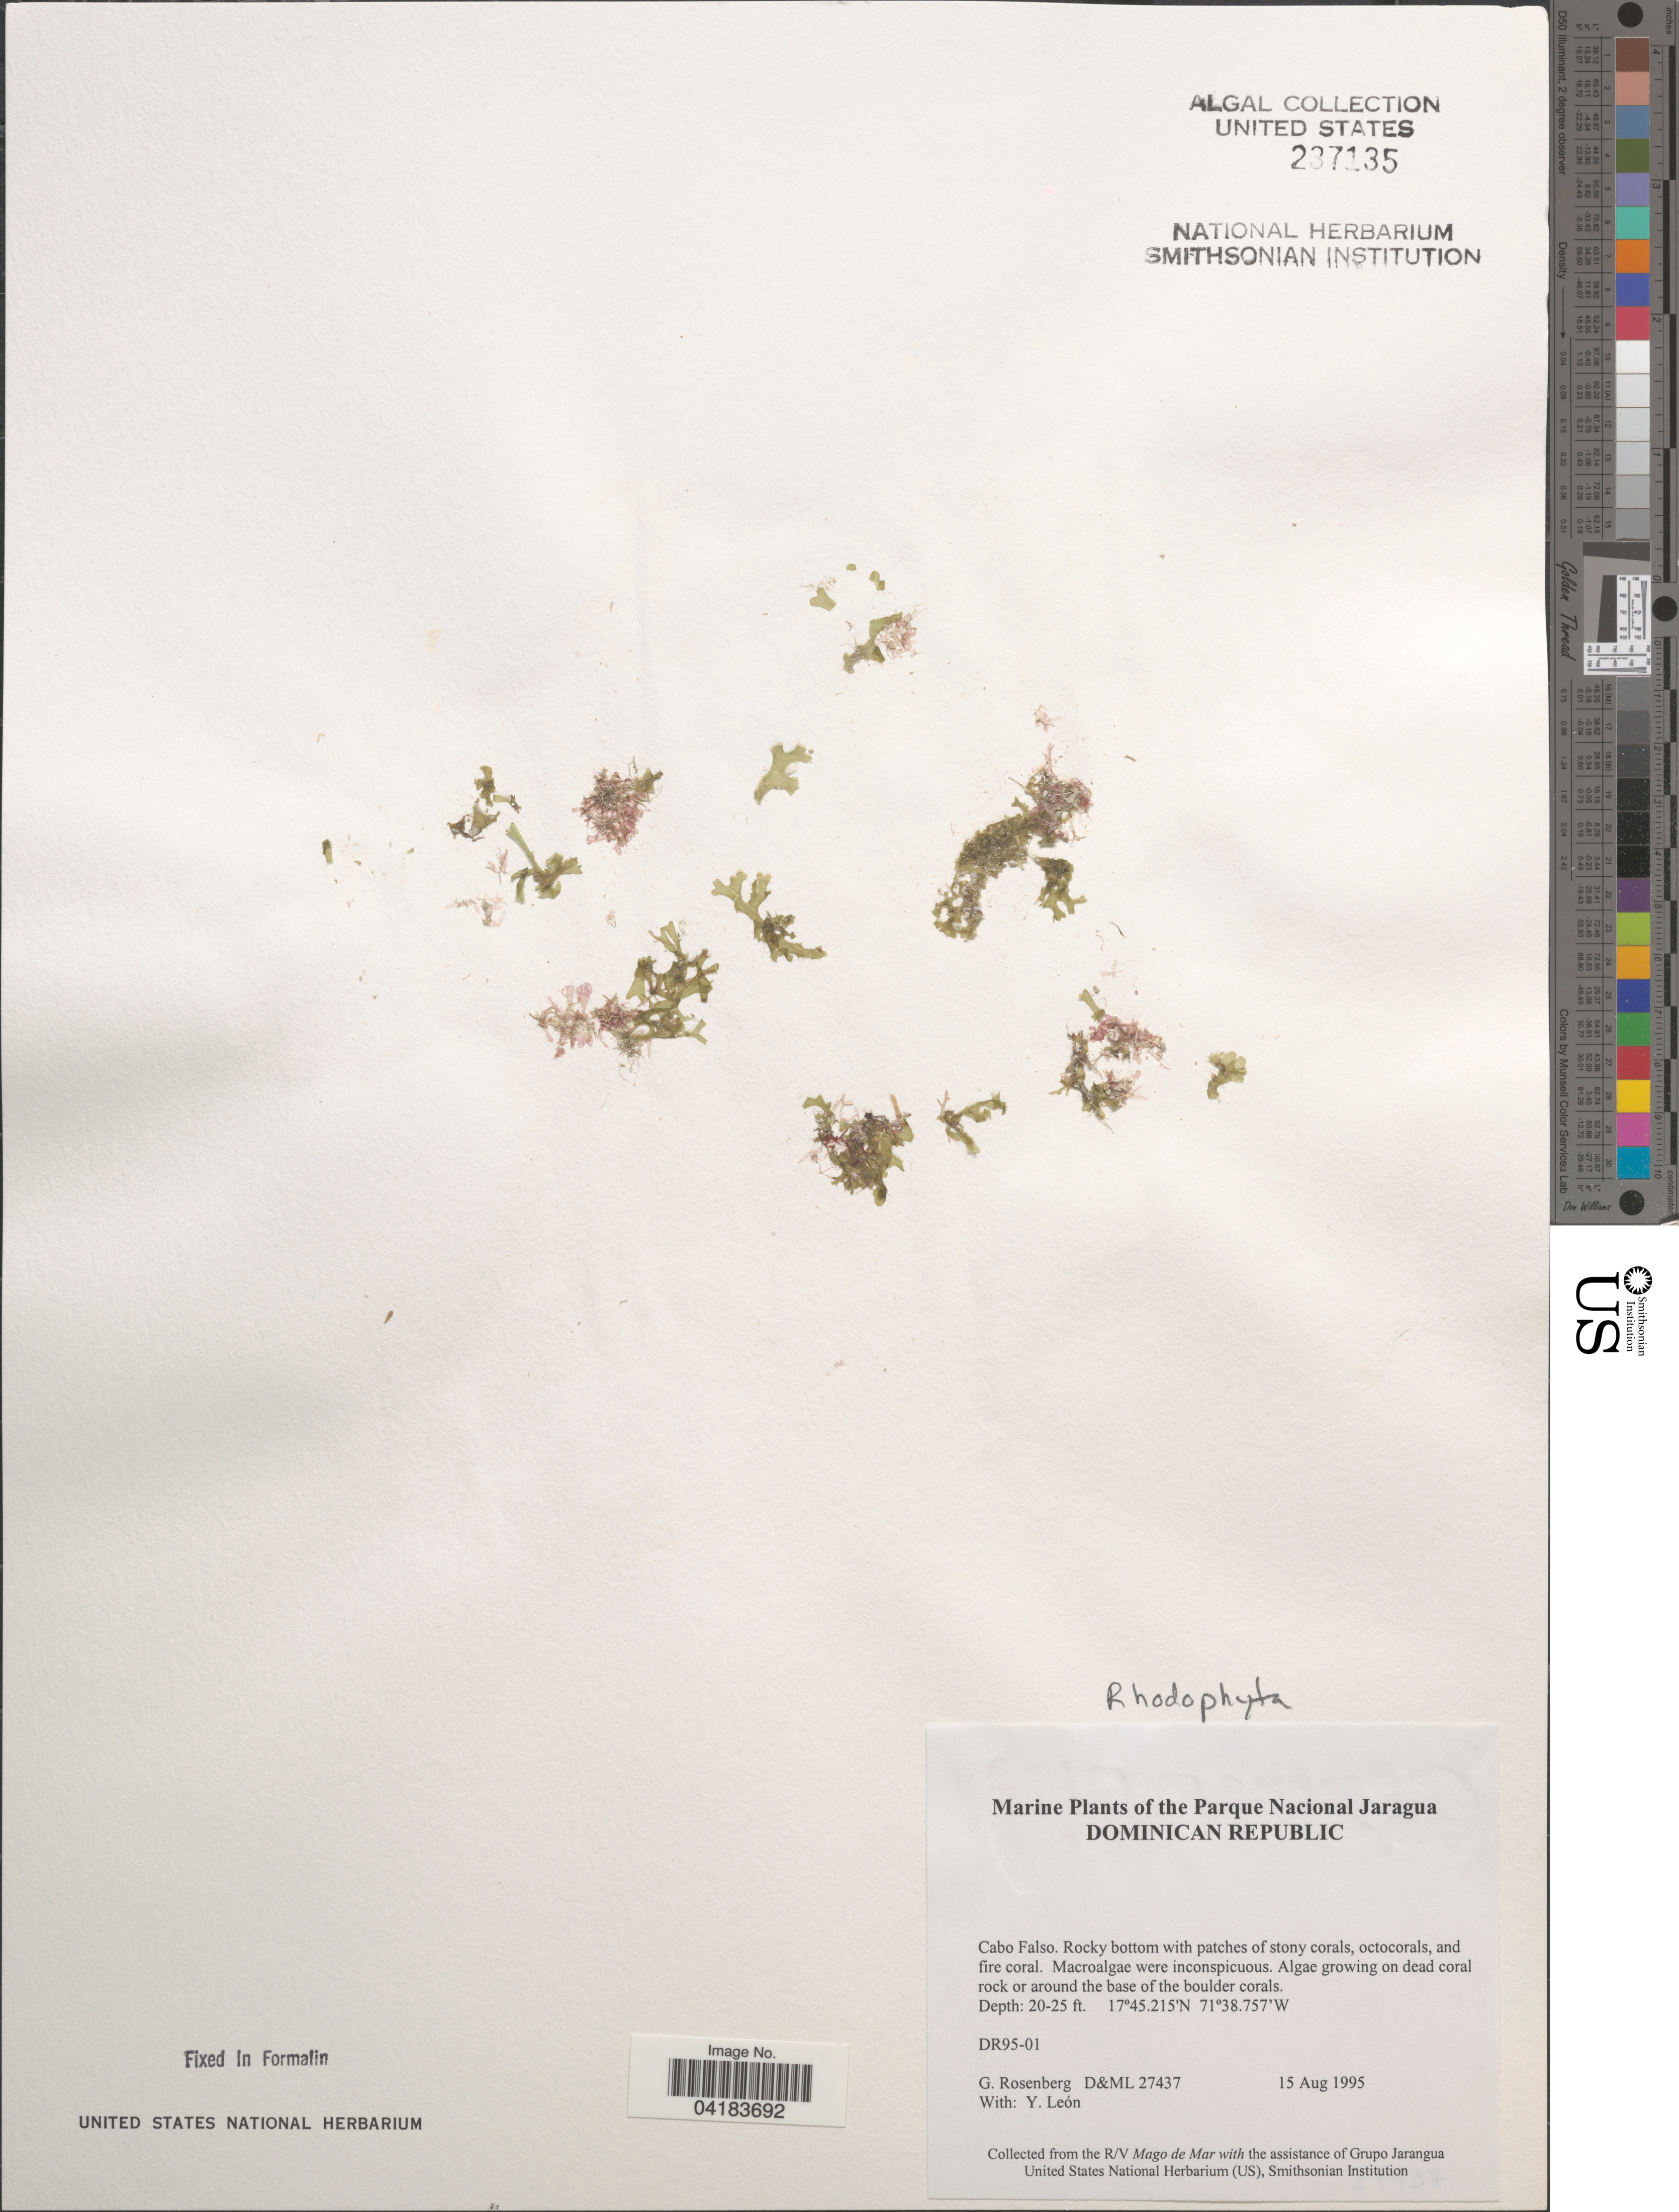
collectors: G. Rosenberg & Y. León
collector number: D&ML27437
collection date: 1995-08-15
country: Dominican Republic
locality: The Parque Nacional Jaragua. Cabo Falso.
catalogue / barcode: US 237135